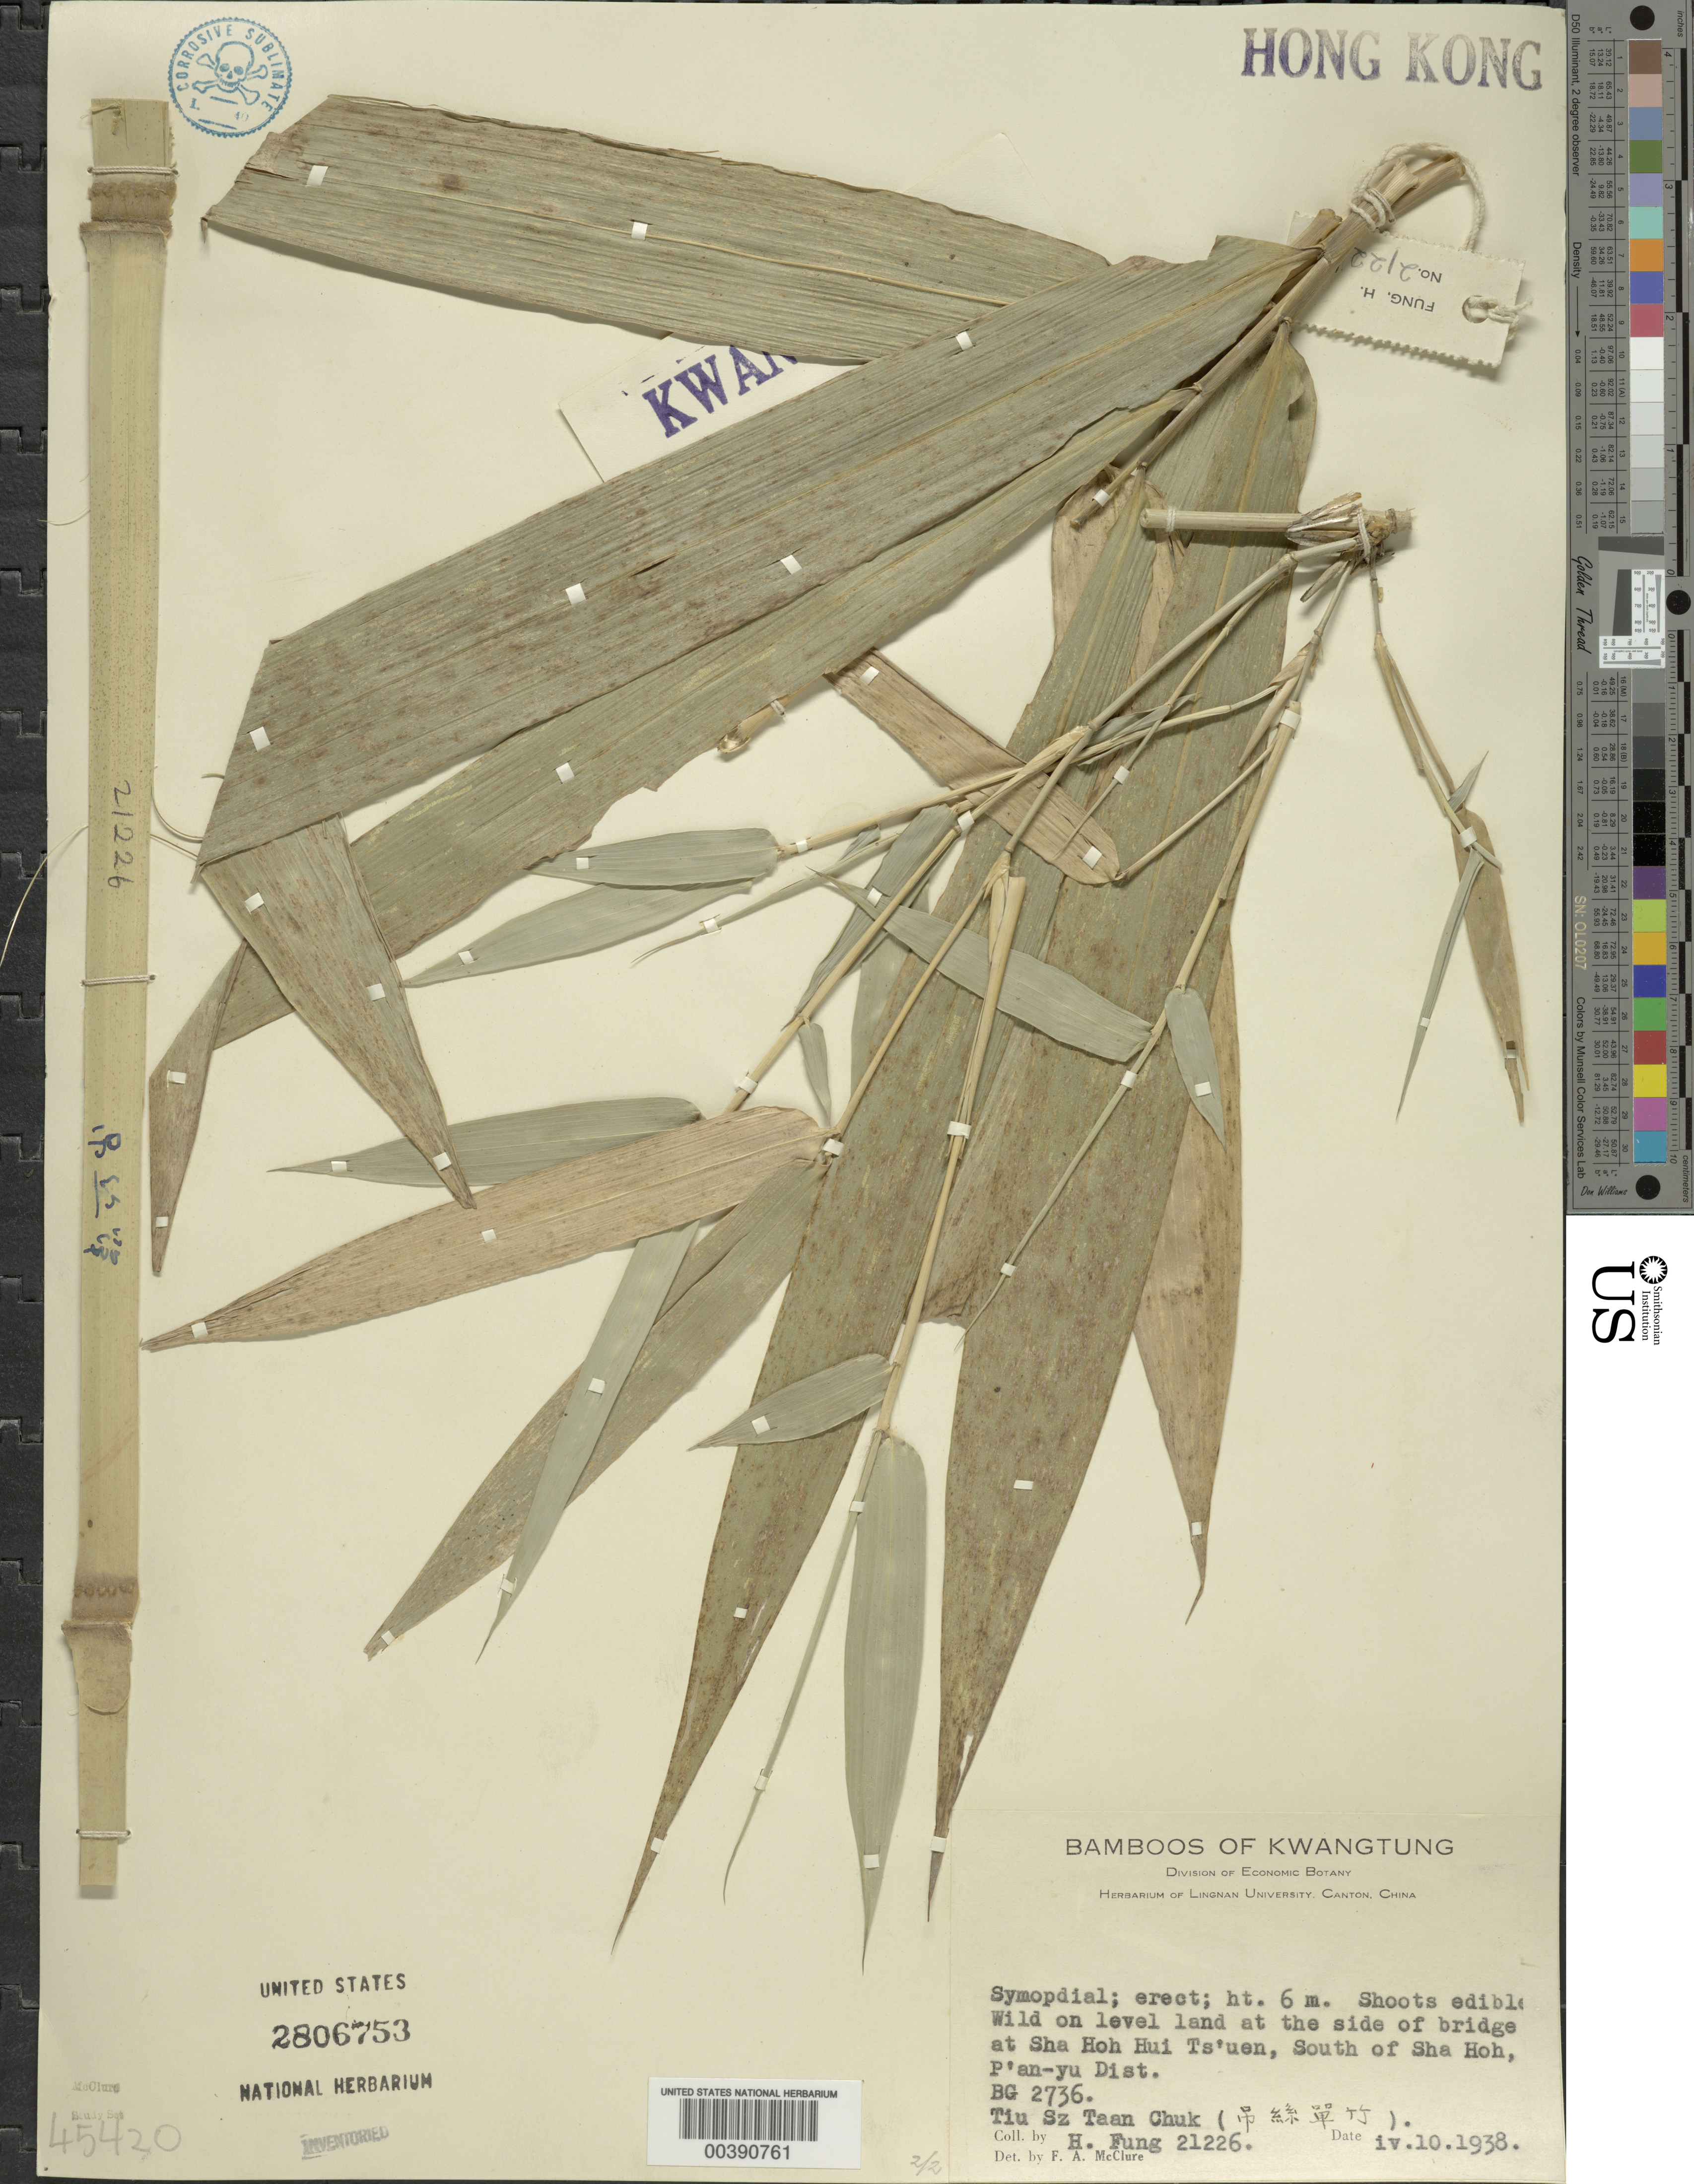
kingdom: Plantae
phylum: Tracheophyta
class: Liliopsida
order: Poales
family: Poaceae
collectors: H. L. Fung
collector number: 21226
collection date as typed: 10 Apr 1938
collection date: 1938-04-10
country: China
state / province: Guangdong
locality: P'an-yu, sha hoh, shah hoh hui ts'uen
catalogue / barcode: US 2806753